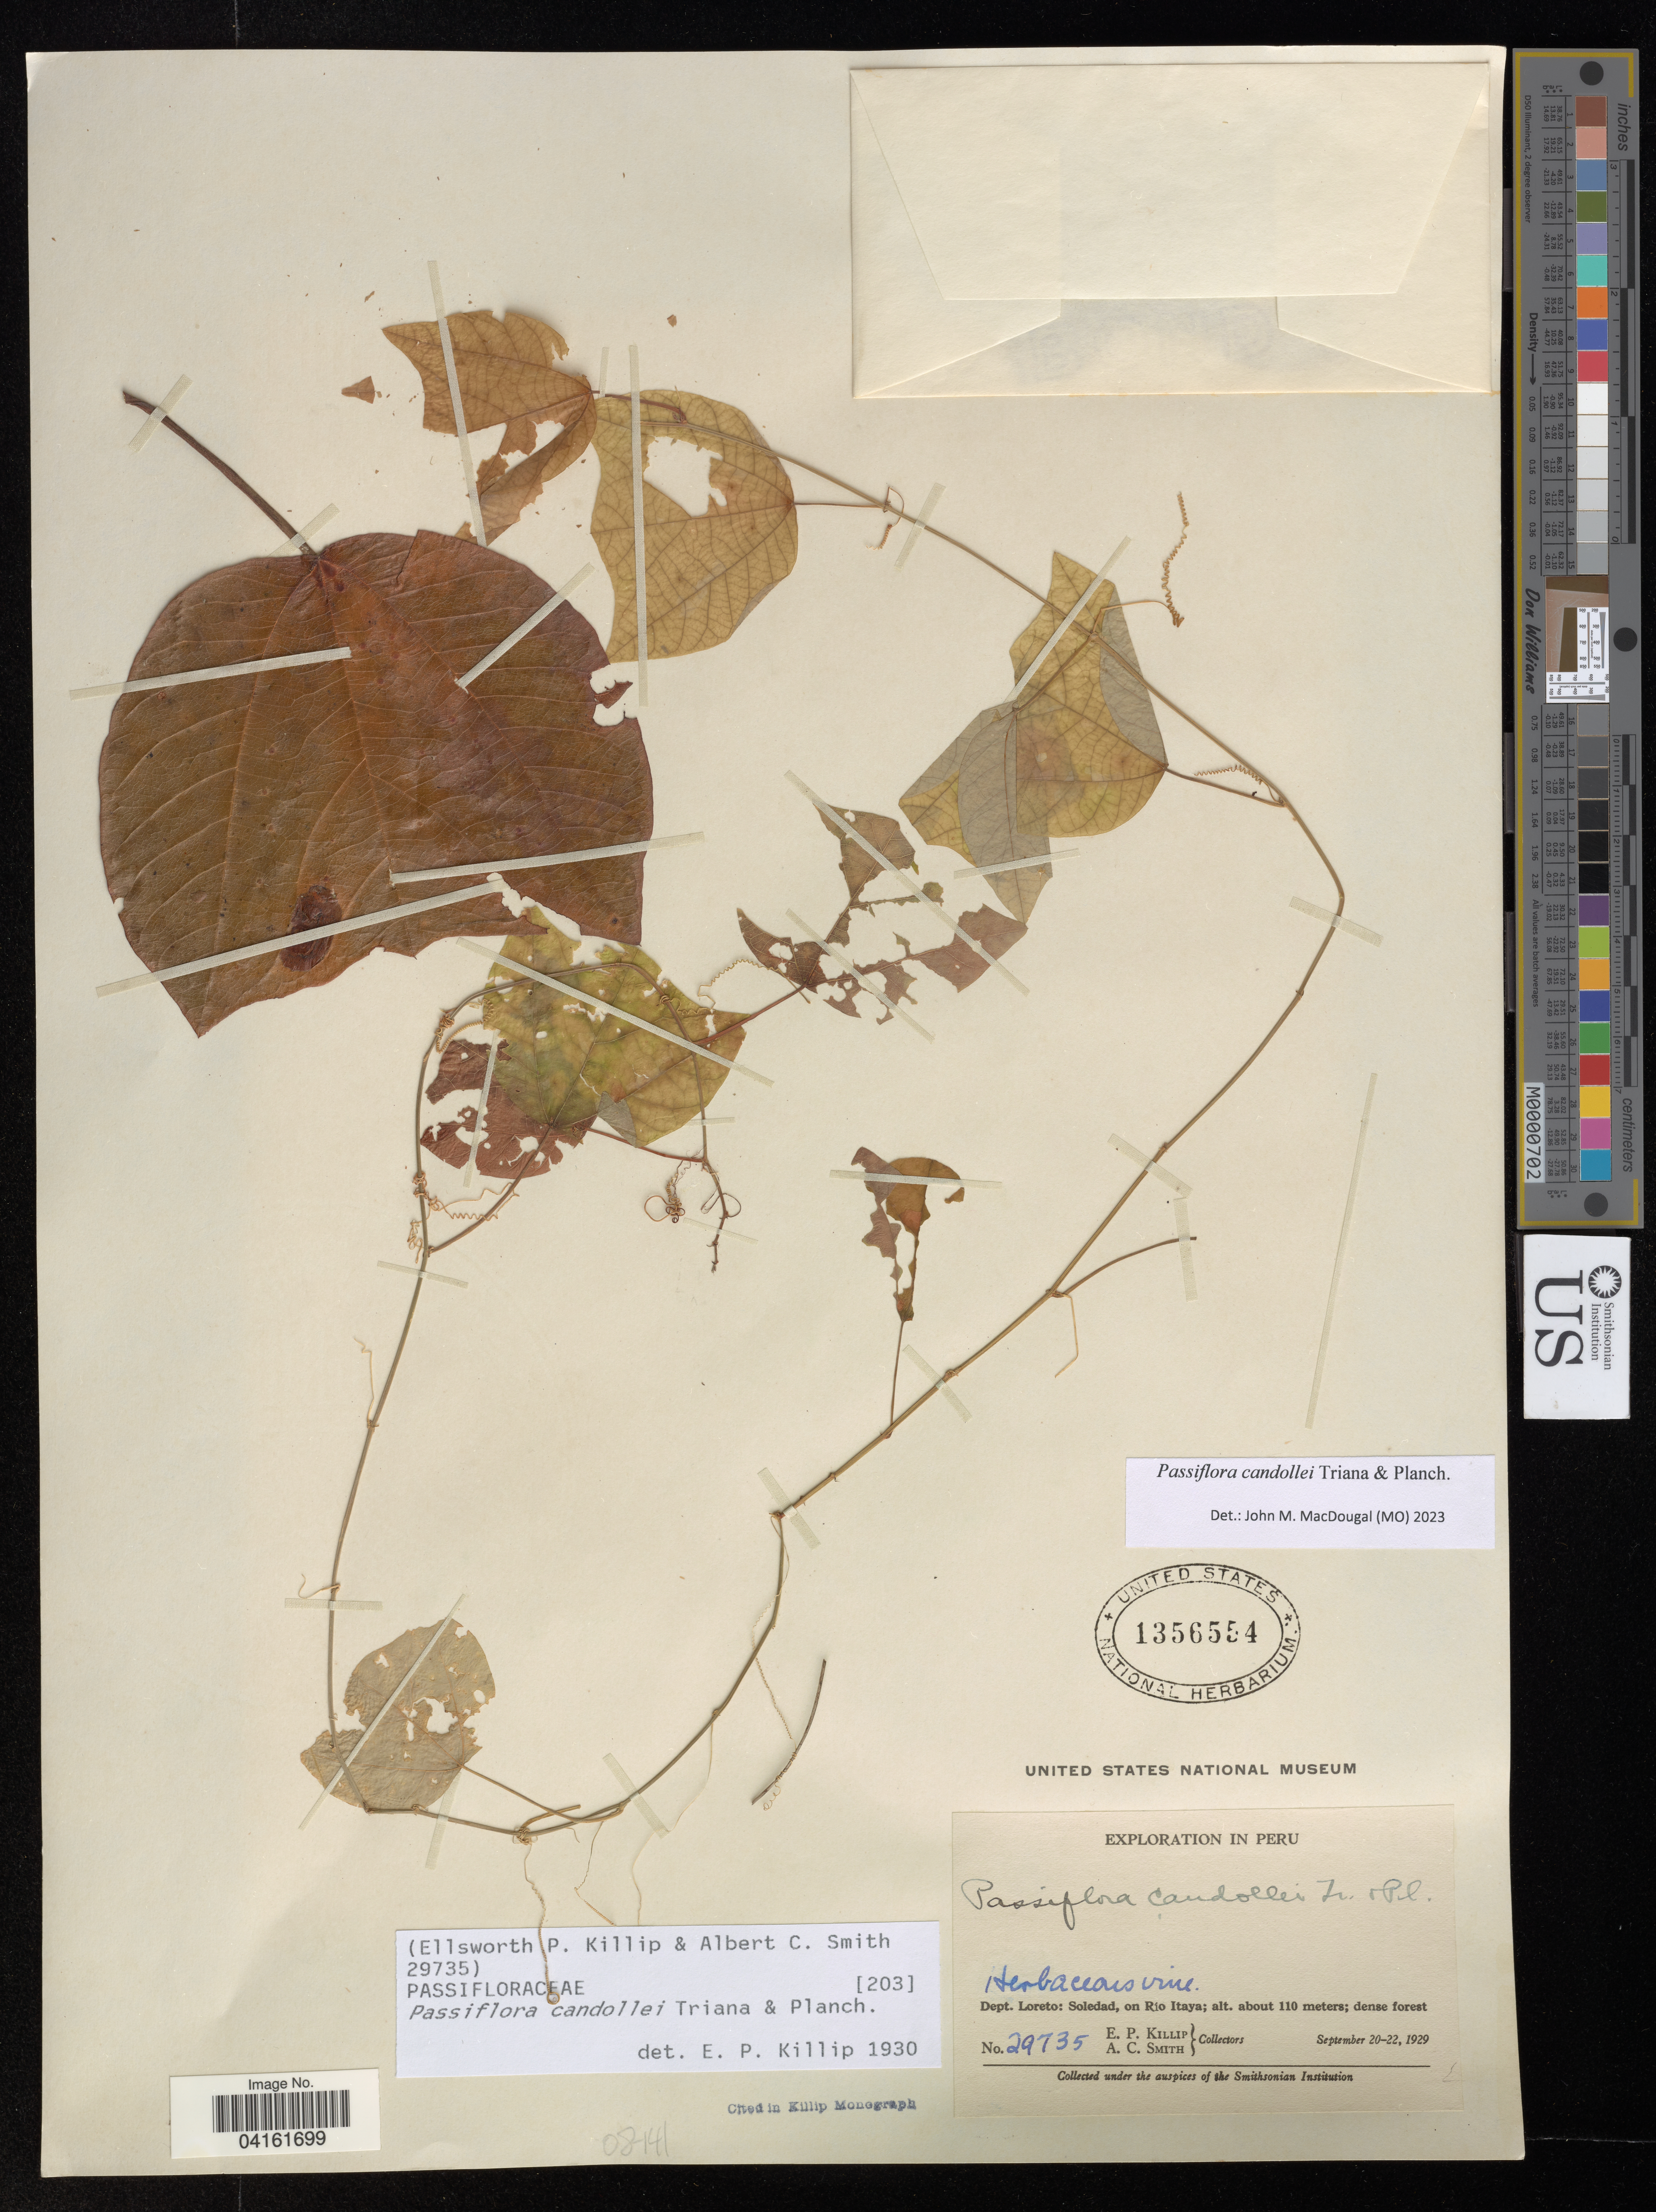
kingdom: Plantae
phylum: Tracheophyta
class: Magnoliopsida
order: Malpighiales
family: Passifloraceae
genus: Passiflora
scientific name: Passiflora candollei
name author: Triana & Planch.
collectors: E. P. Killip & A. C. Smith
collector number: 29735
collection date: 1929-09-20/1929-09-22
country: Peru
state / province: Loreto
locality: Soledad, on Río Itaya.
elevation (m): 110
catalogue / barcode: US 1356554